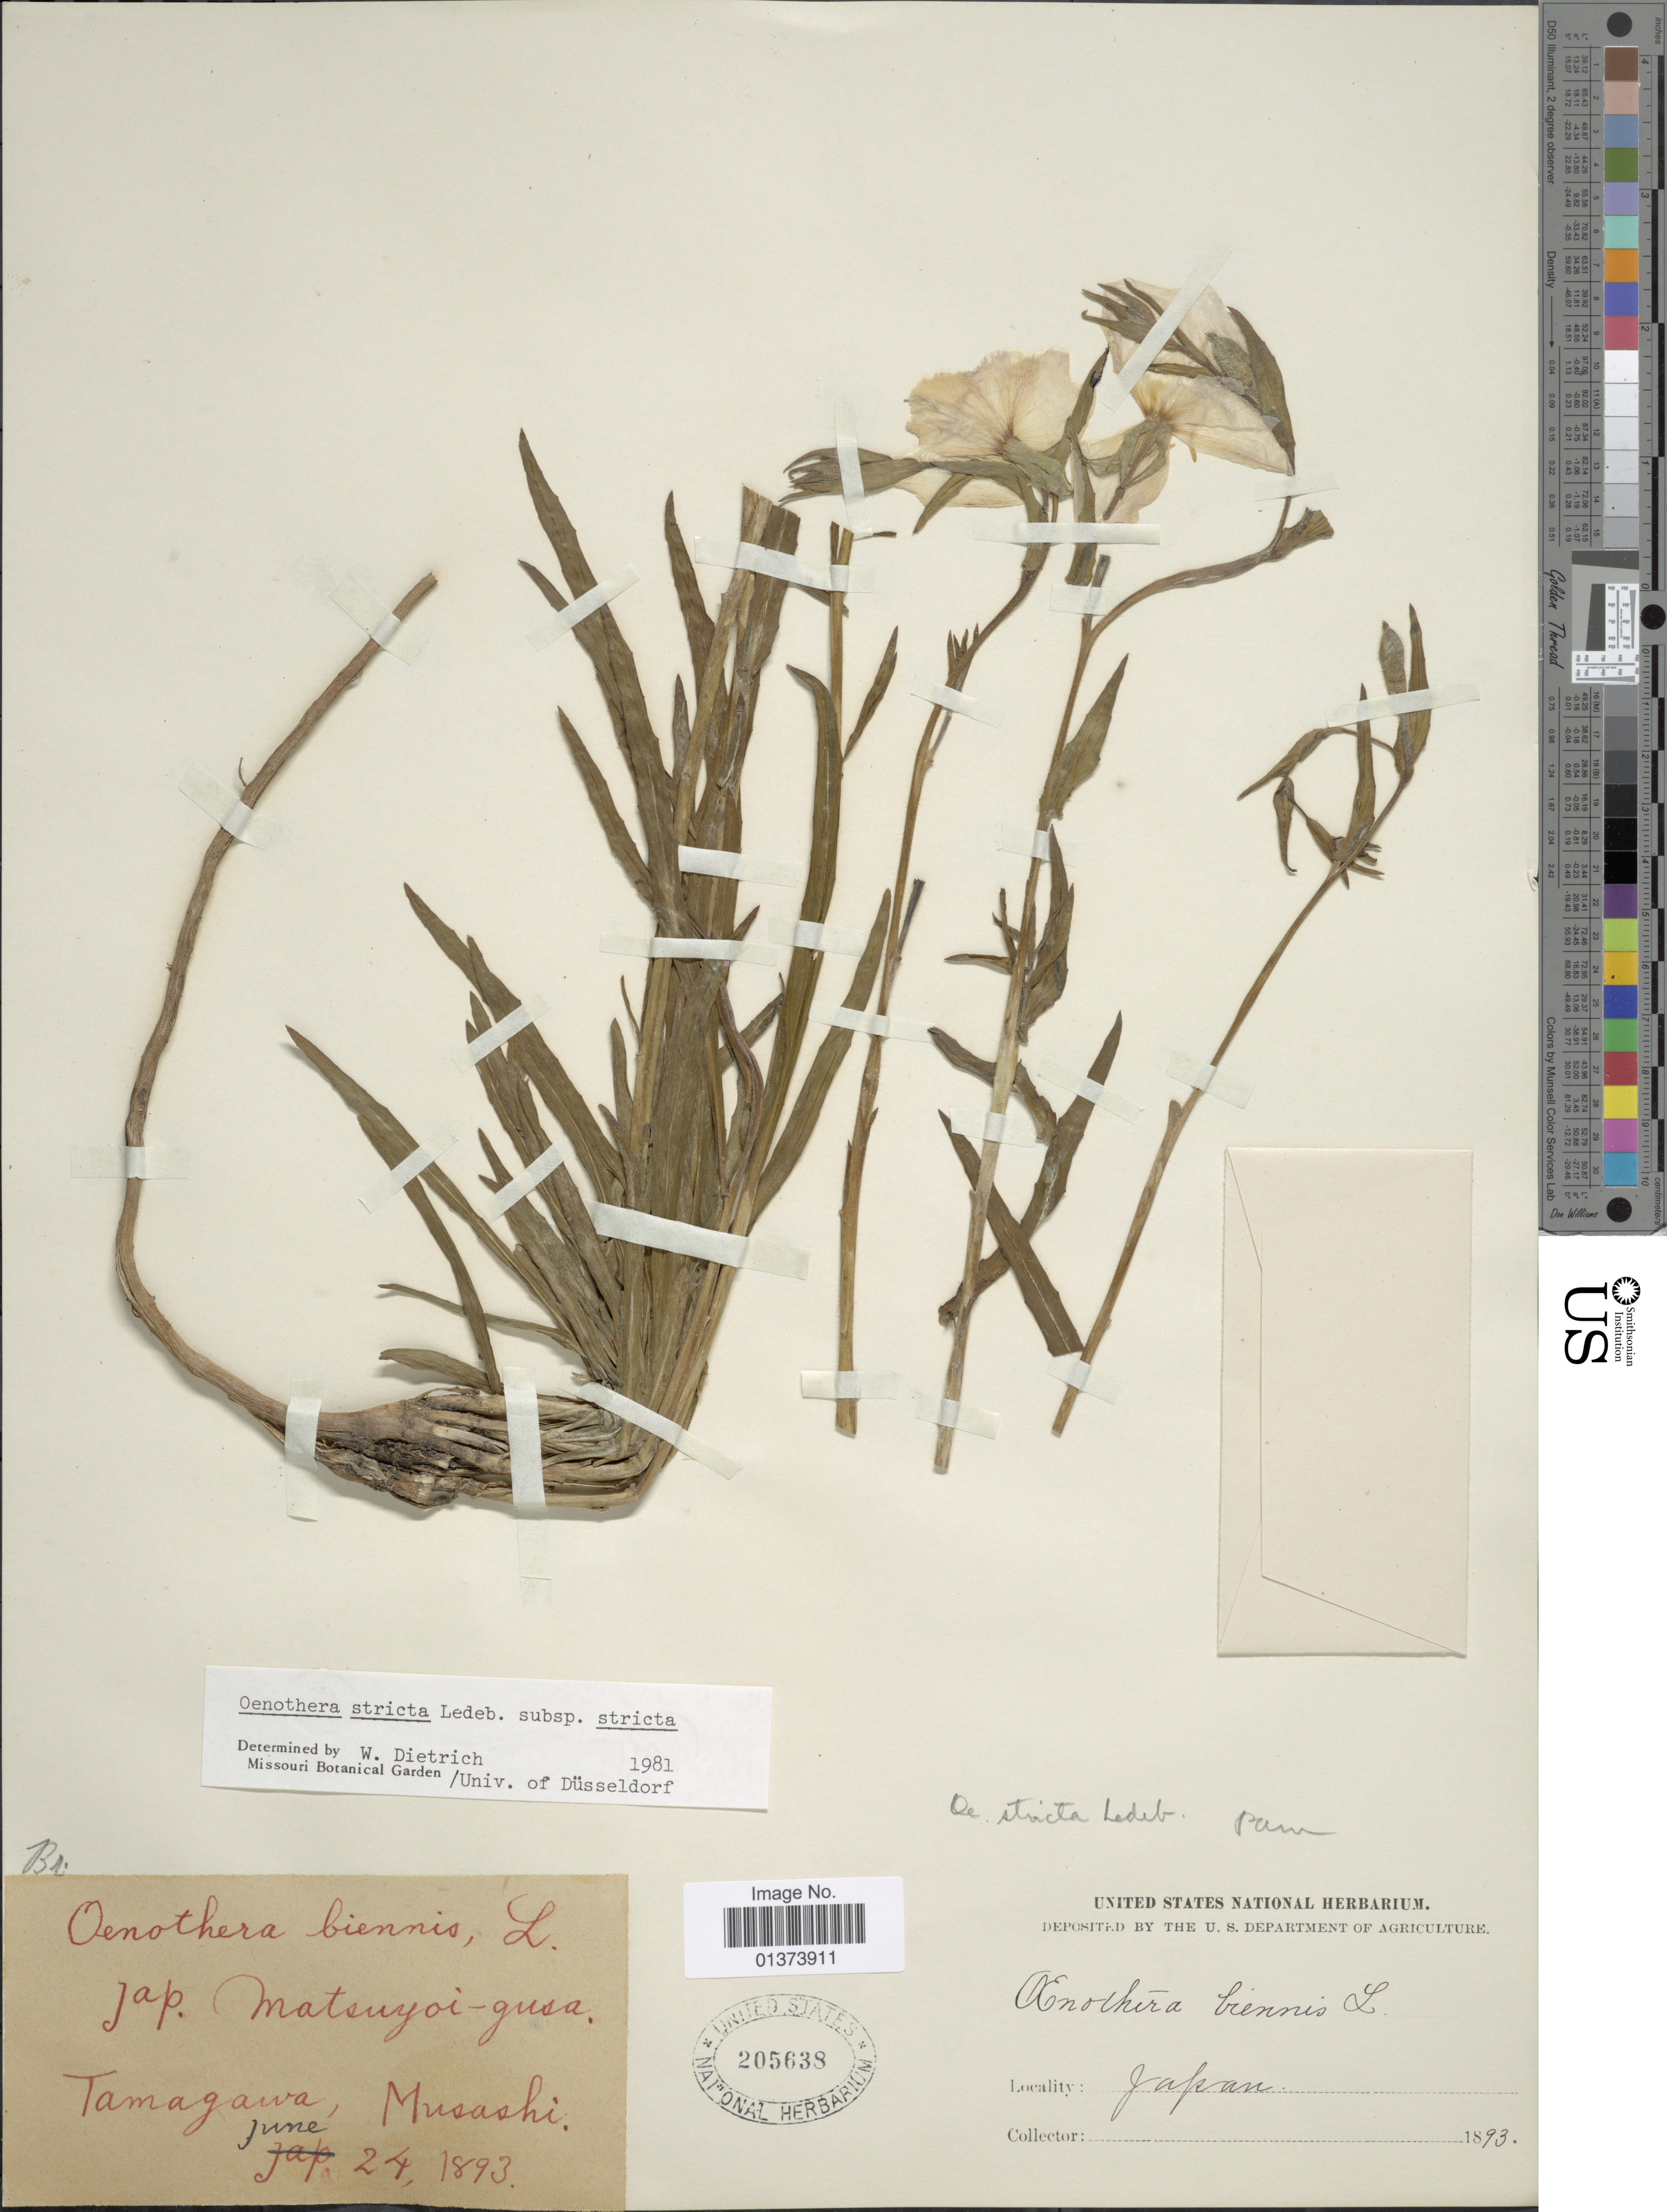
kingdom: Plantae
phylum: Tracheophyta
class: Magnoliopsida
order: Myrtales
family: Onagraceae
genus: Oenothera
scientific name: Oenothera stricta subsp. stricta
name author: Ledeb. ex Link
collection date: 1893-06-24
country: Japan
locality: Tamagawa, Musashi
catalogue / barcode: US 205638